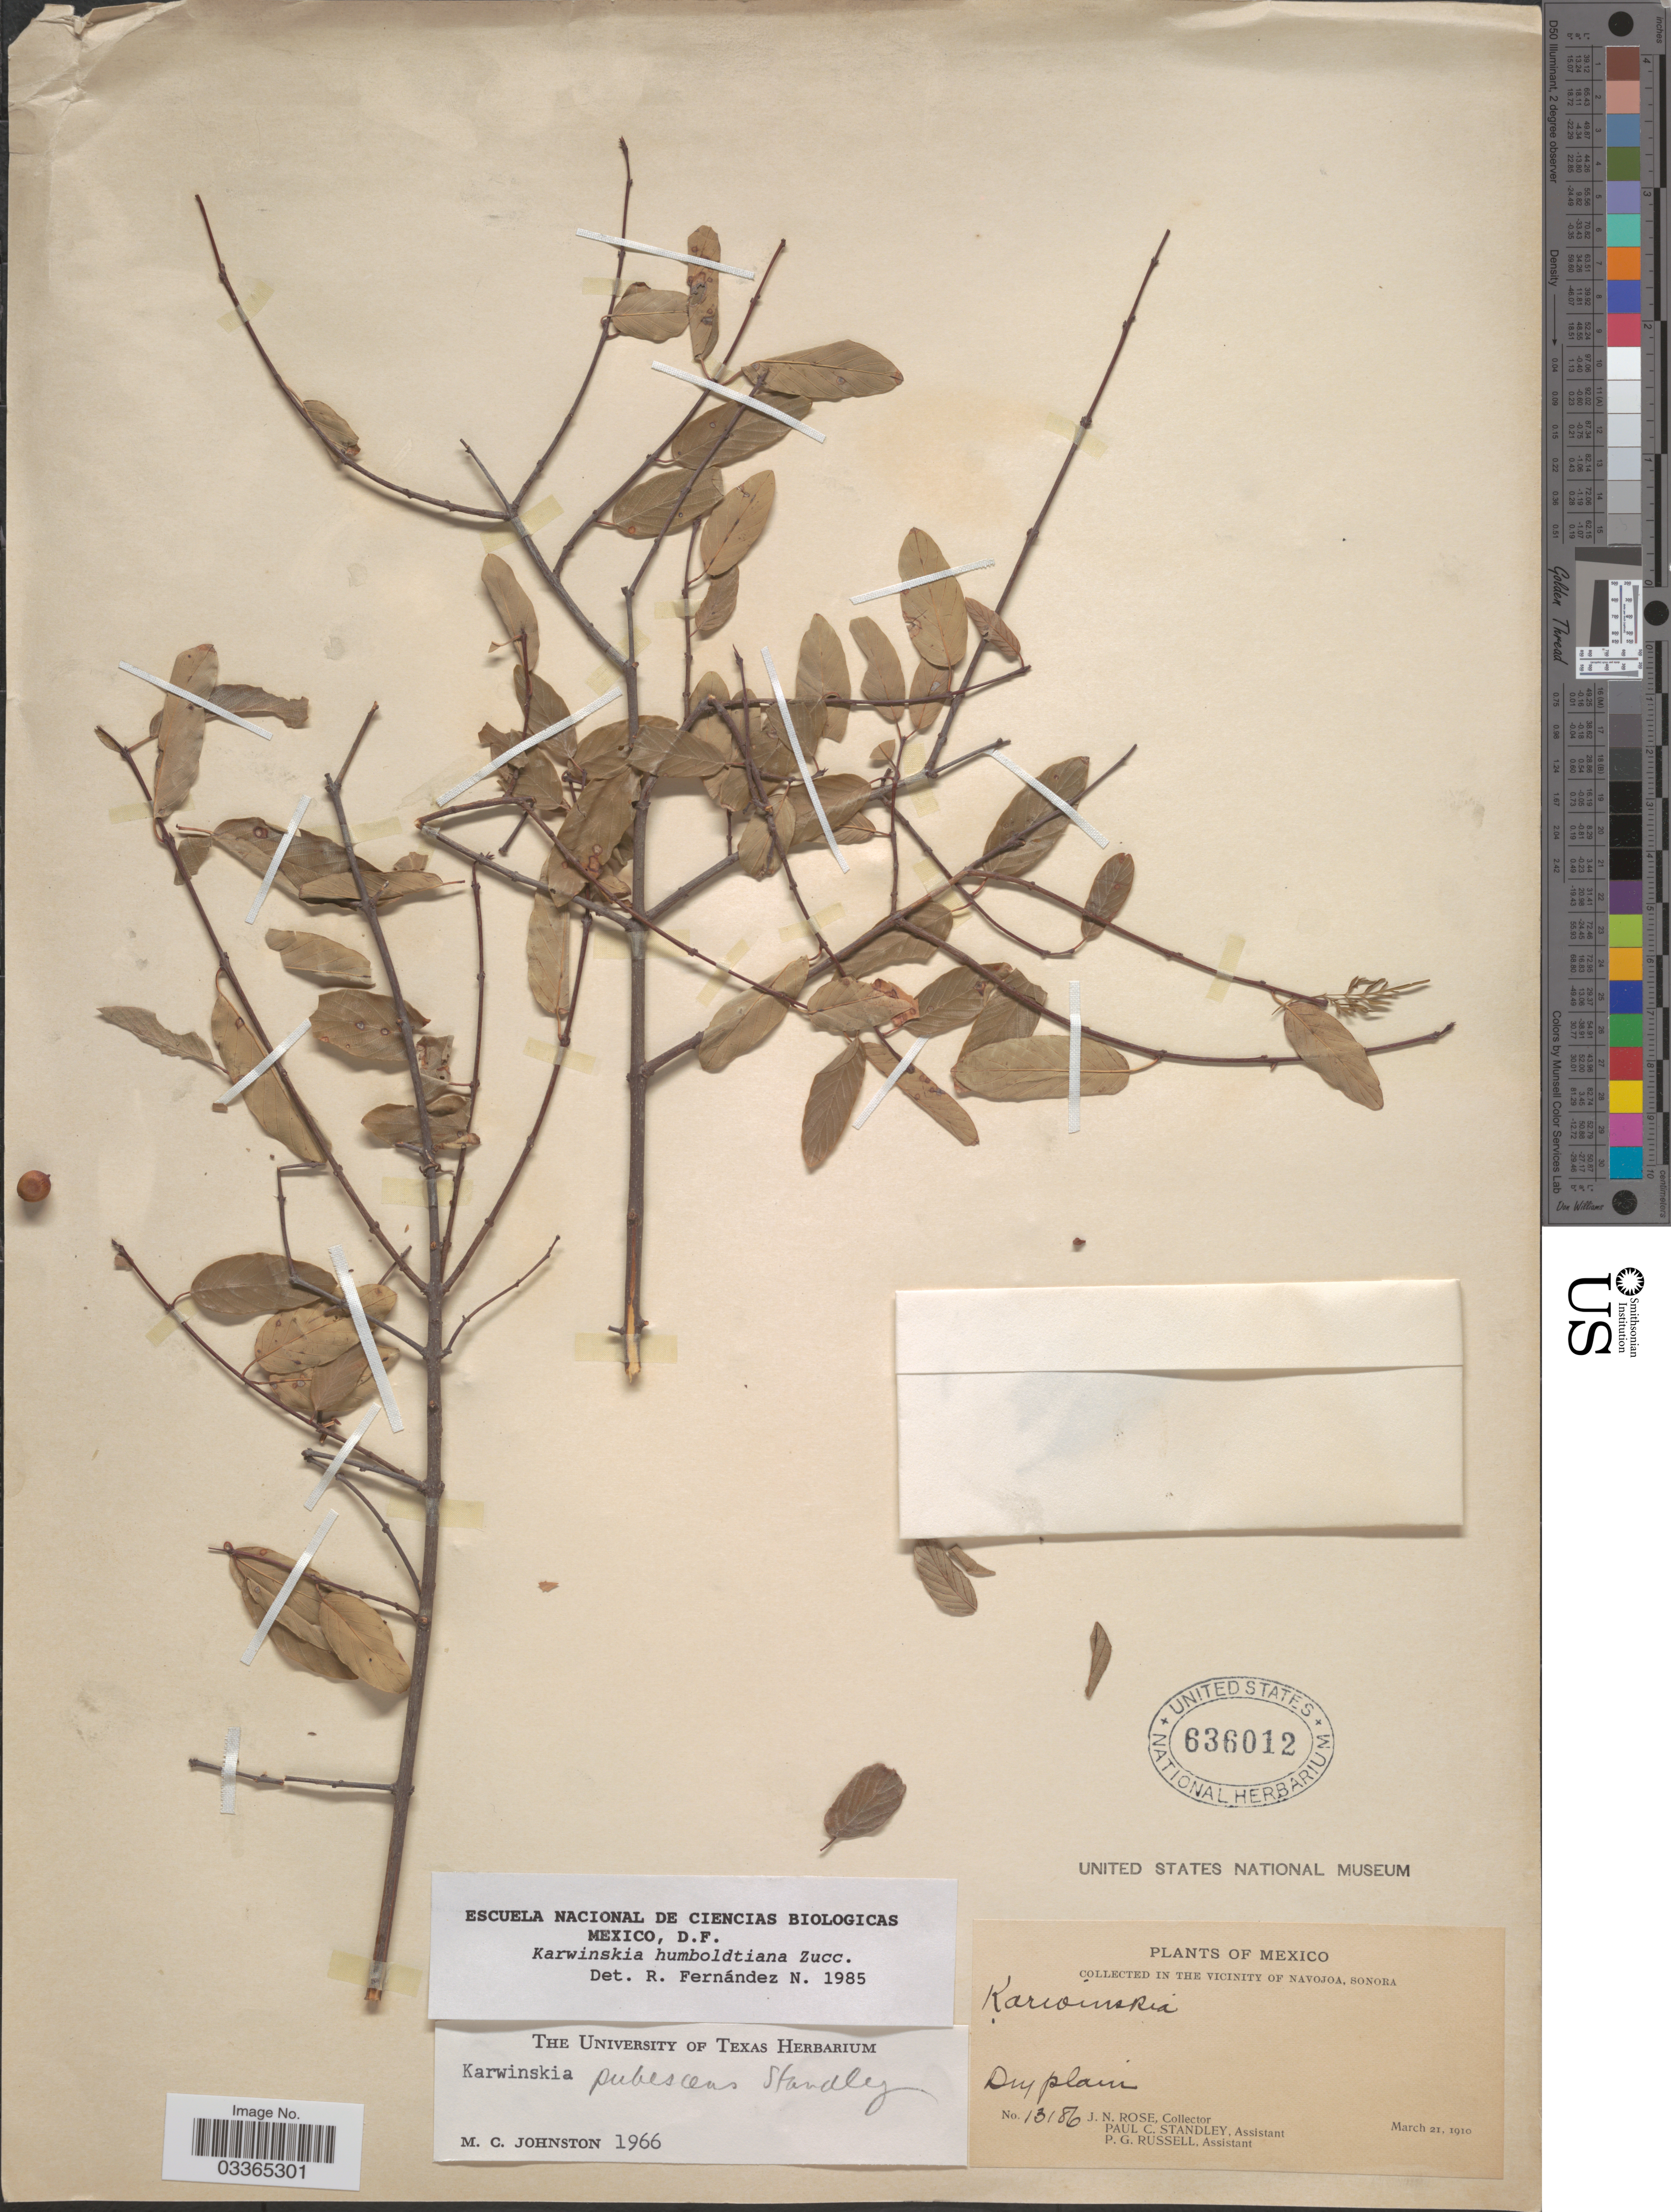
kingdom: Plantae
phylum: Tracheophyta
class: Magnoliopsida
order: Rosales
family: Rhamnaceae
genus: Karwinskia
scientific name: Karwinskia humboldtiana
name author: (Schult.) Zucc.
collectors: J. N. Rose, P. C. Standley & P. G. Russell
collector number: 13186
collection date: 1910-03-21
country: Mexico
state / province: Sonora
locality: In the vicinity of Navojoa.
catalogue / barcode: US 636012